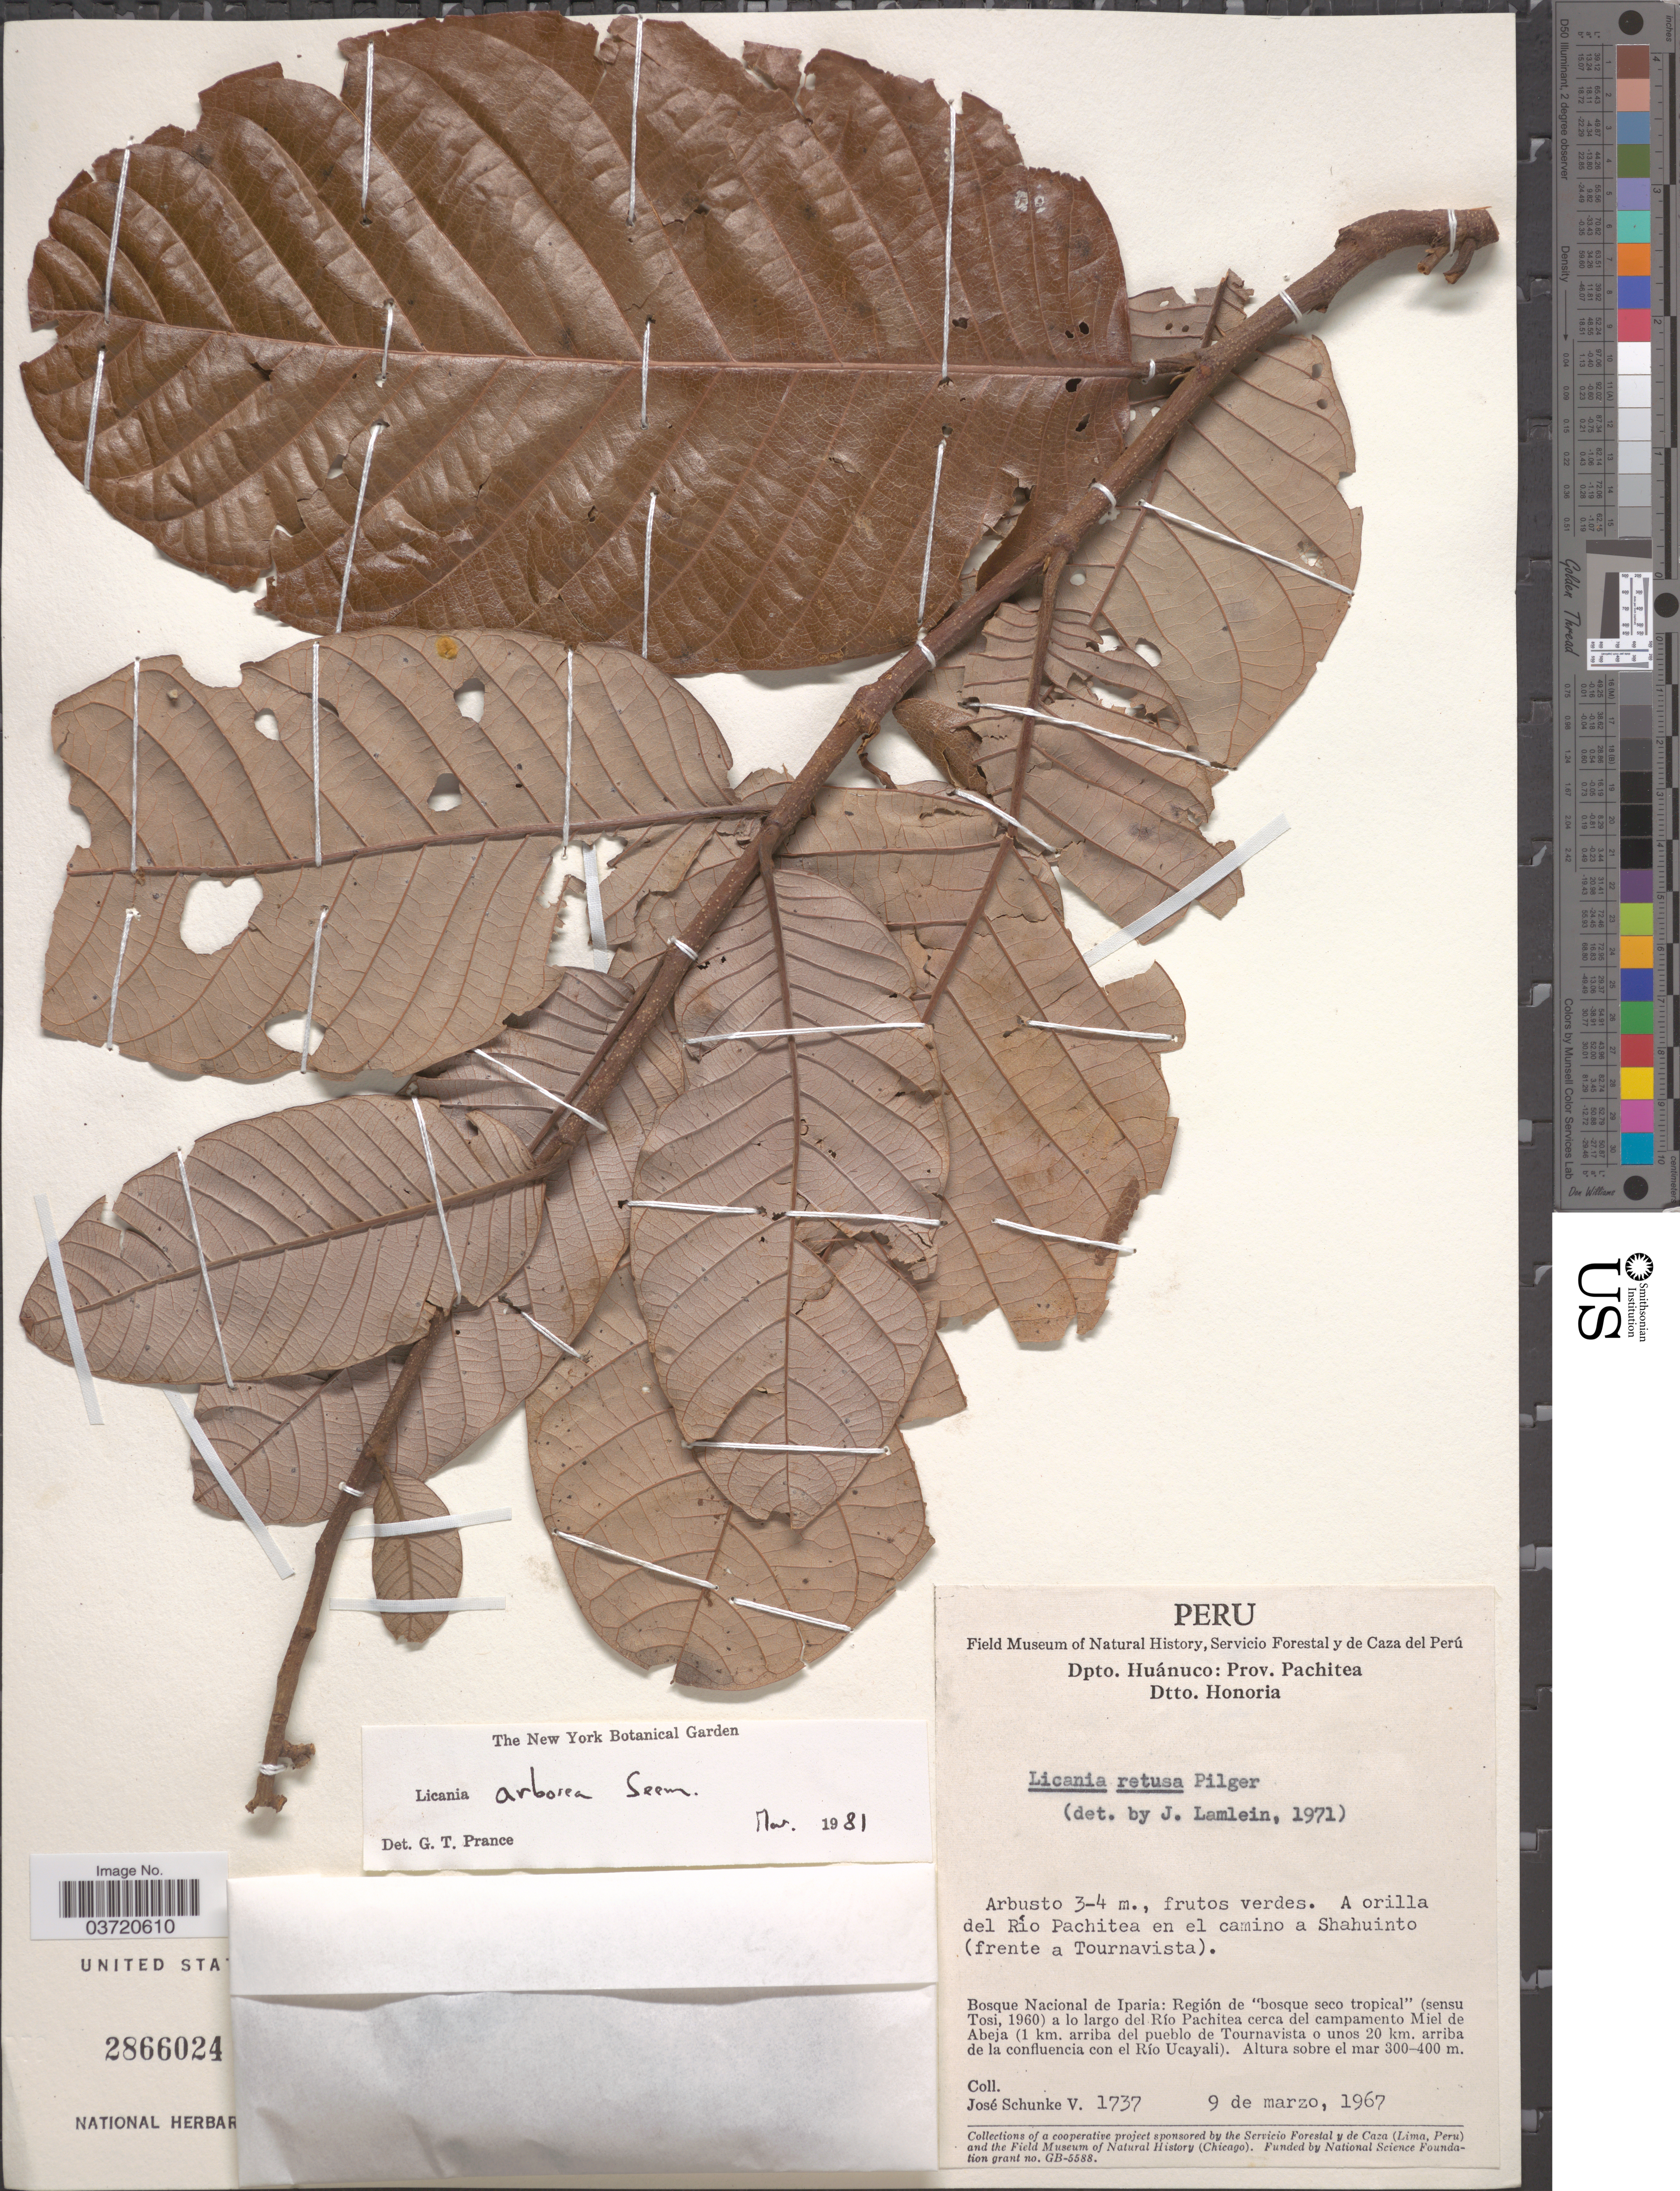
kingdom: Plantae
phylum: Tracheophyta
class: Magnoliopsida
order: Malpighiales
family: Chrysobalanaceae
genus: Microdesmia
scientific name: Microdesmia arborea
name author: (Seem.) Sothers & Prance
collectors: J. Schunke Vigo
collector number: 1737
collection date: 1967-03-09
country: Peru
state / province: Huánuco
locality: Dpto. Huánuco: Prov. Pachita Dtto. Honoria. A orilla del Río Pachitea en el camino a Shahuinto (frente a Tournavista). Bosque Nacional de Iparia: Región de "bosque seco tropical"(sensu Tosi, 1960) a lo largo del Río Pachita cerca del campamento Miel de Abeja (1 km. arriba del pueblo de Tournavista o unos 20 kms. arriba de la confluencia con el Río Ucayali).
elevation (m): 300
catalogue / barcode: US 2866024